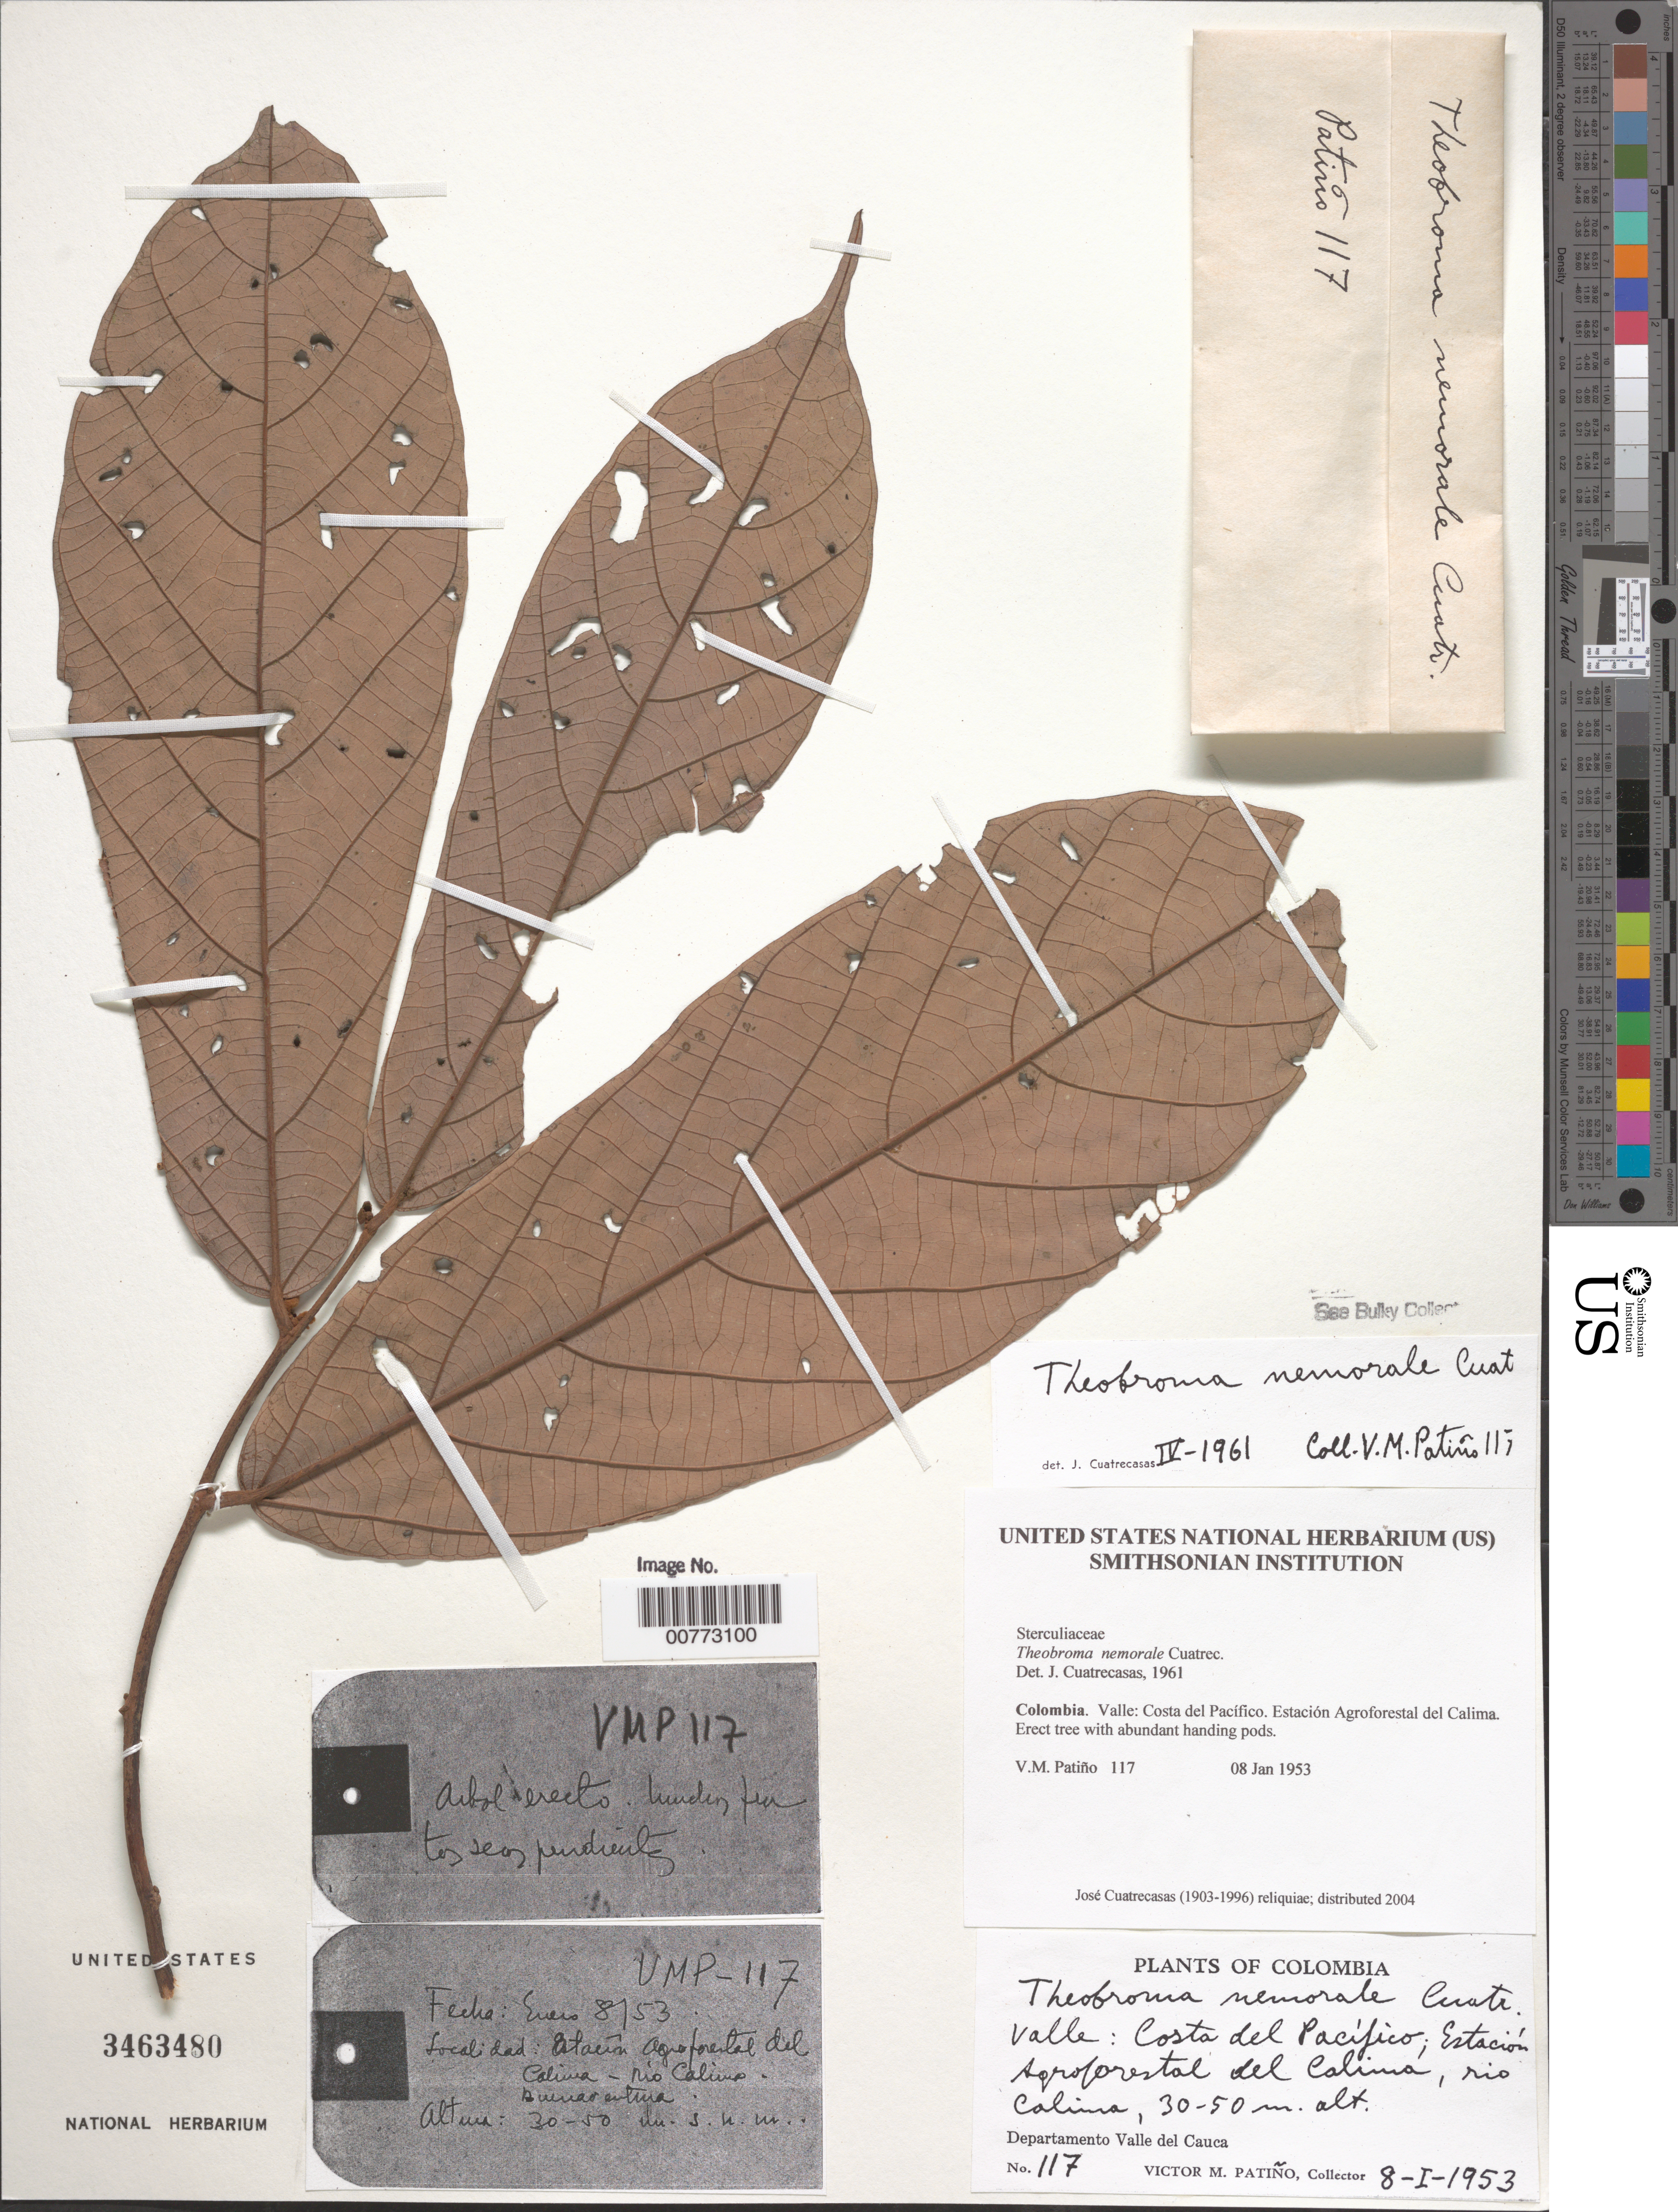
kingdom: Plantae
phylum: Tracheophyta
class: Magnoliopsida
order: Malvales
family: Malvaceae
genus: Theobroma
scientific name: Theobroma nemorale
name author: Cuatrec.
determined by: Cuatrecasas, J.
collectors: V. M. Patiño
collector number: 117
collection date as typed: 08 Jan 1953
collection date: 1953-01-08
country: Colombia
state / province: Valle del Cauca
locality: Costa del Pacífico. Estación Agroforestal del Calima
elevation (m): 30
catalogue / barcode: US 3463480